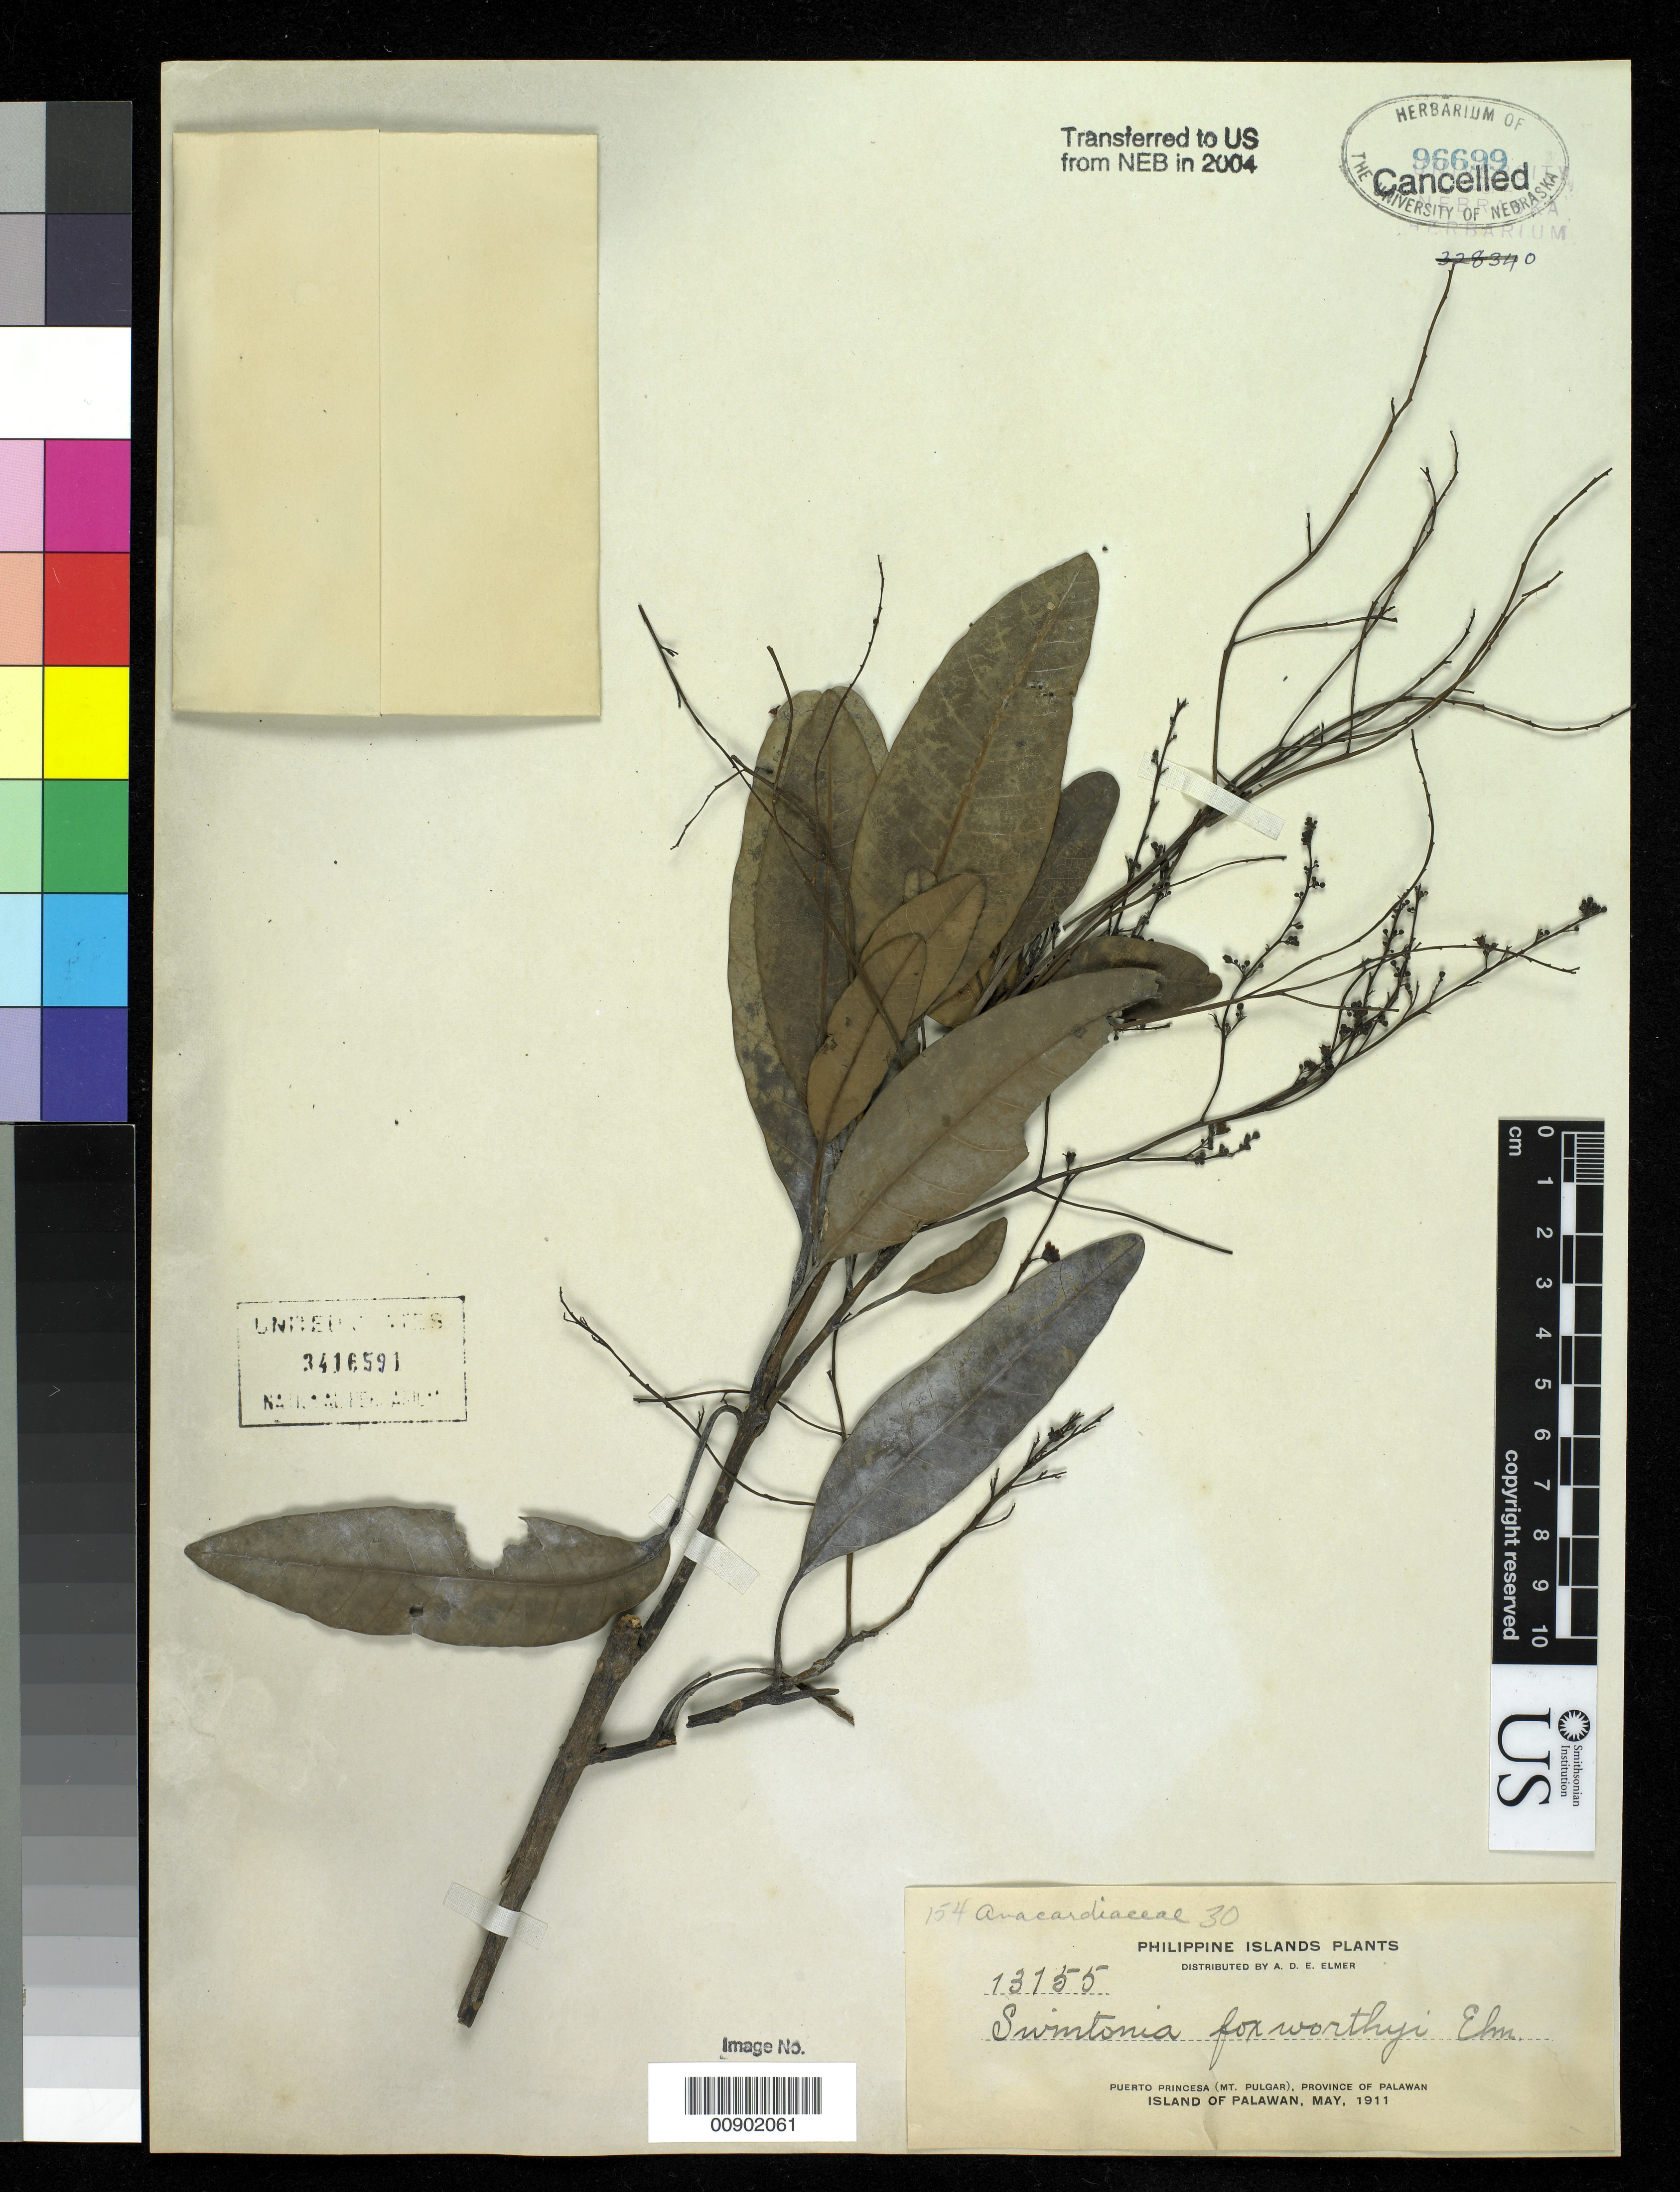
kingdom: Plantae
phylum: Tracheophyta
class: Magnoliopsida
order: Sapindales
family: Anacardiaceae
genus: Swintonia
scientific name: Swintonia foxworthyi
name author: Elmer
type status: Isosyntype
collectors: A. D. E. Elmer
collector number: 13155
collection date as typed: May 1911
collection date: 1911-05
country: Philippines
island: Palawan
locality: Puerto Princesa (Mt. Pulgar), Province of Palawan.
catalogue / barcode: US 3416591